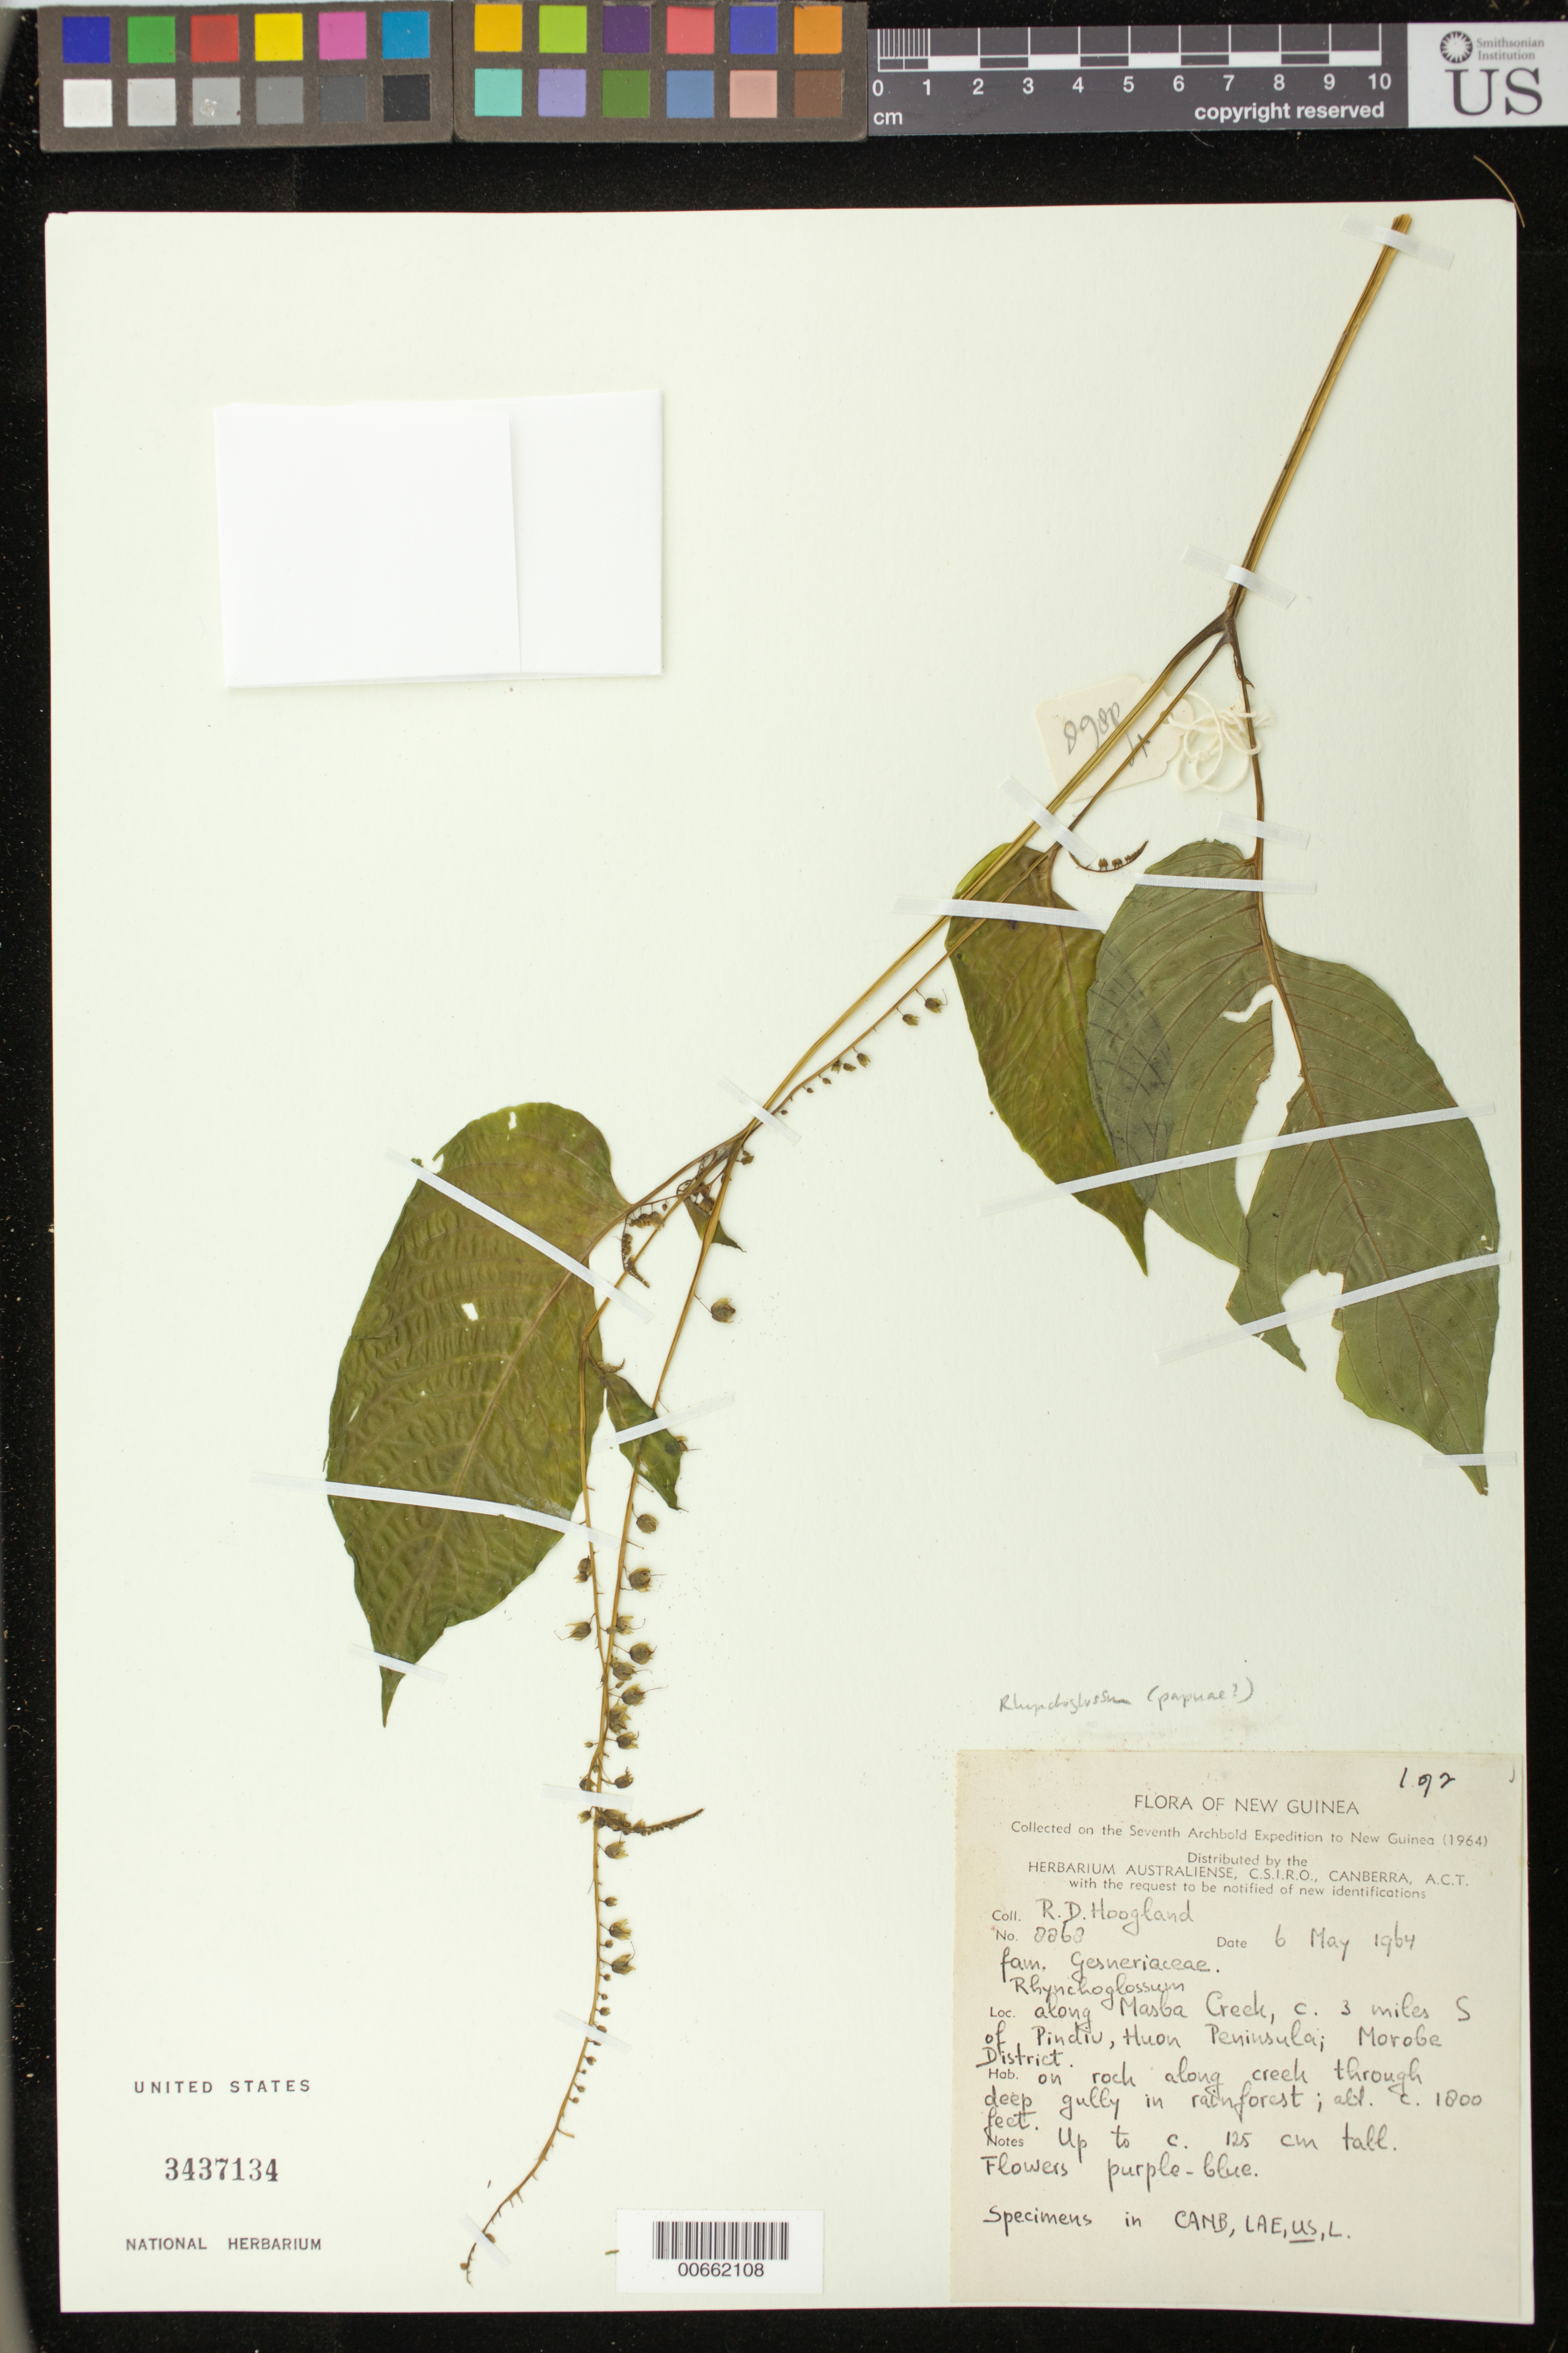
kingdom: Plantae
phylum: Tracheophyta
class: Magnoliopsida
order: Lamiales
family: Gesneriaceae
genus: Rhynchoglossum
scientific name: Rhynchoglossum sp.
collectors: R. D. Hoogland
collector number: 2268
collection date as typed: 06 May 1964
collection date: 1964-05-06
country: Papua New Guinea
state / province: Morobe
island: New Guinea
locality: Along Masba Creek, c. 3 miles S of Pindiu, Huon Peninsula; Morobe District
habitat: On rock along creek through deep gully in rainforest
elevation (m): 549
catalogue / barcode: US 3437134